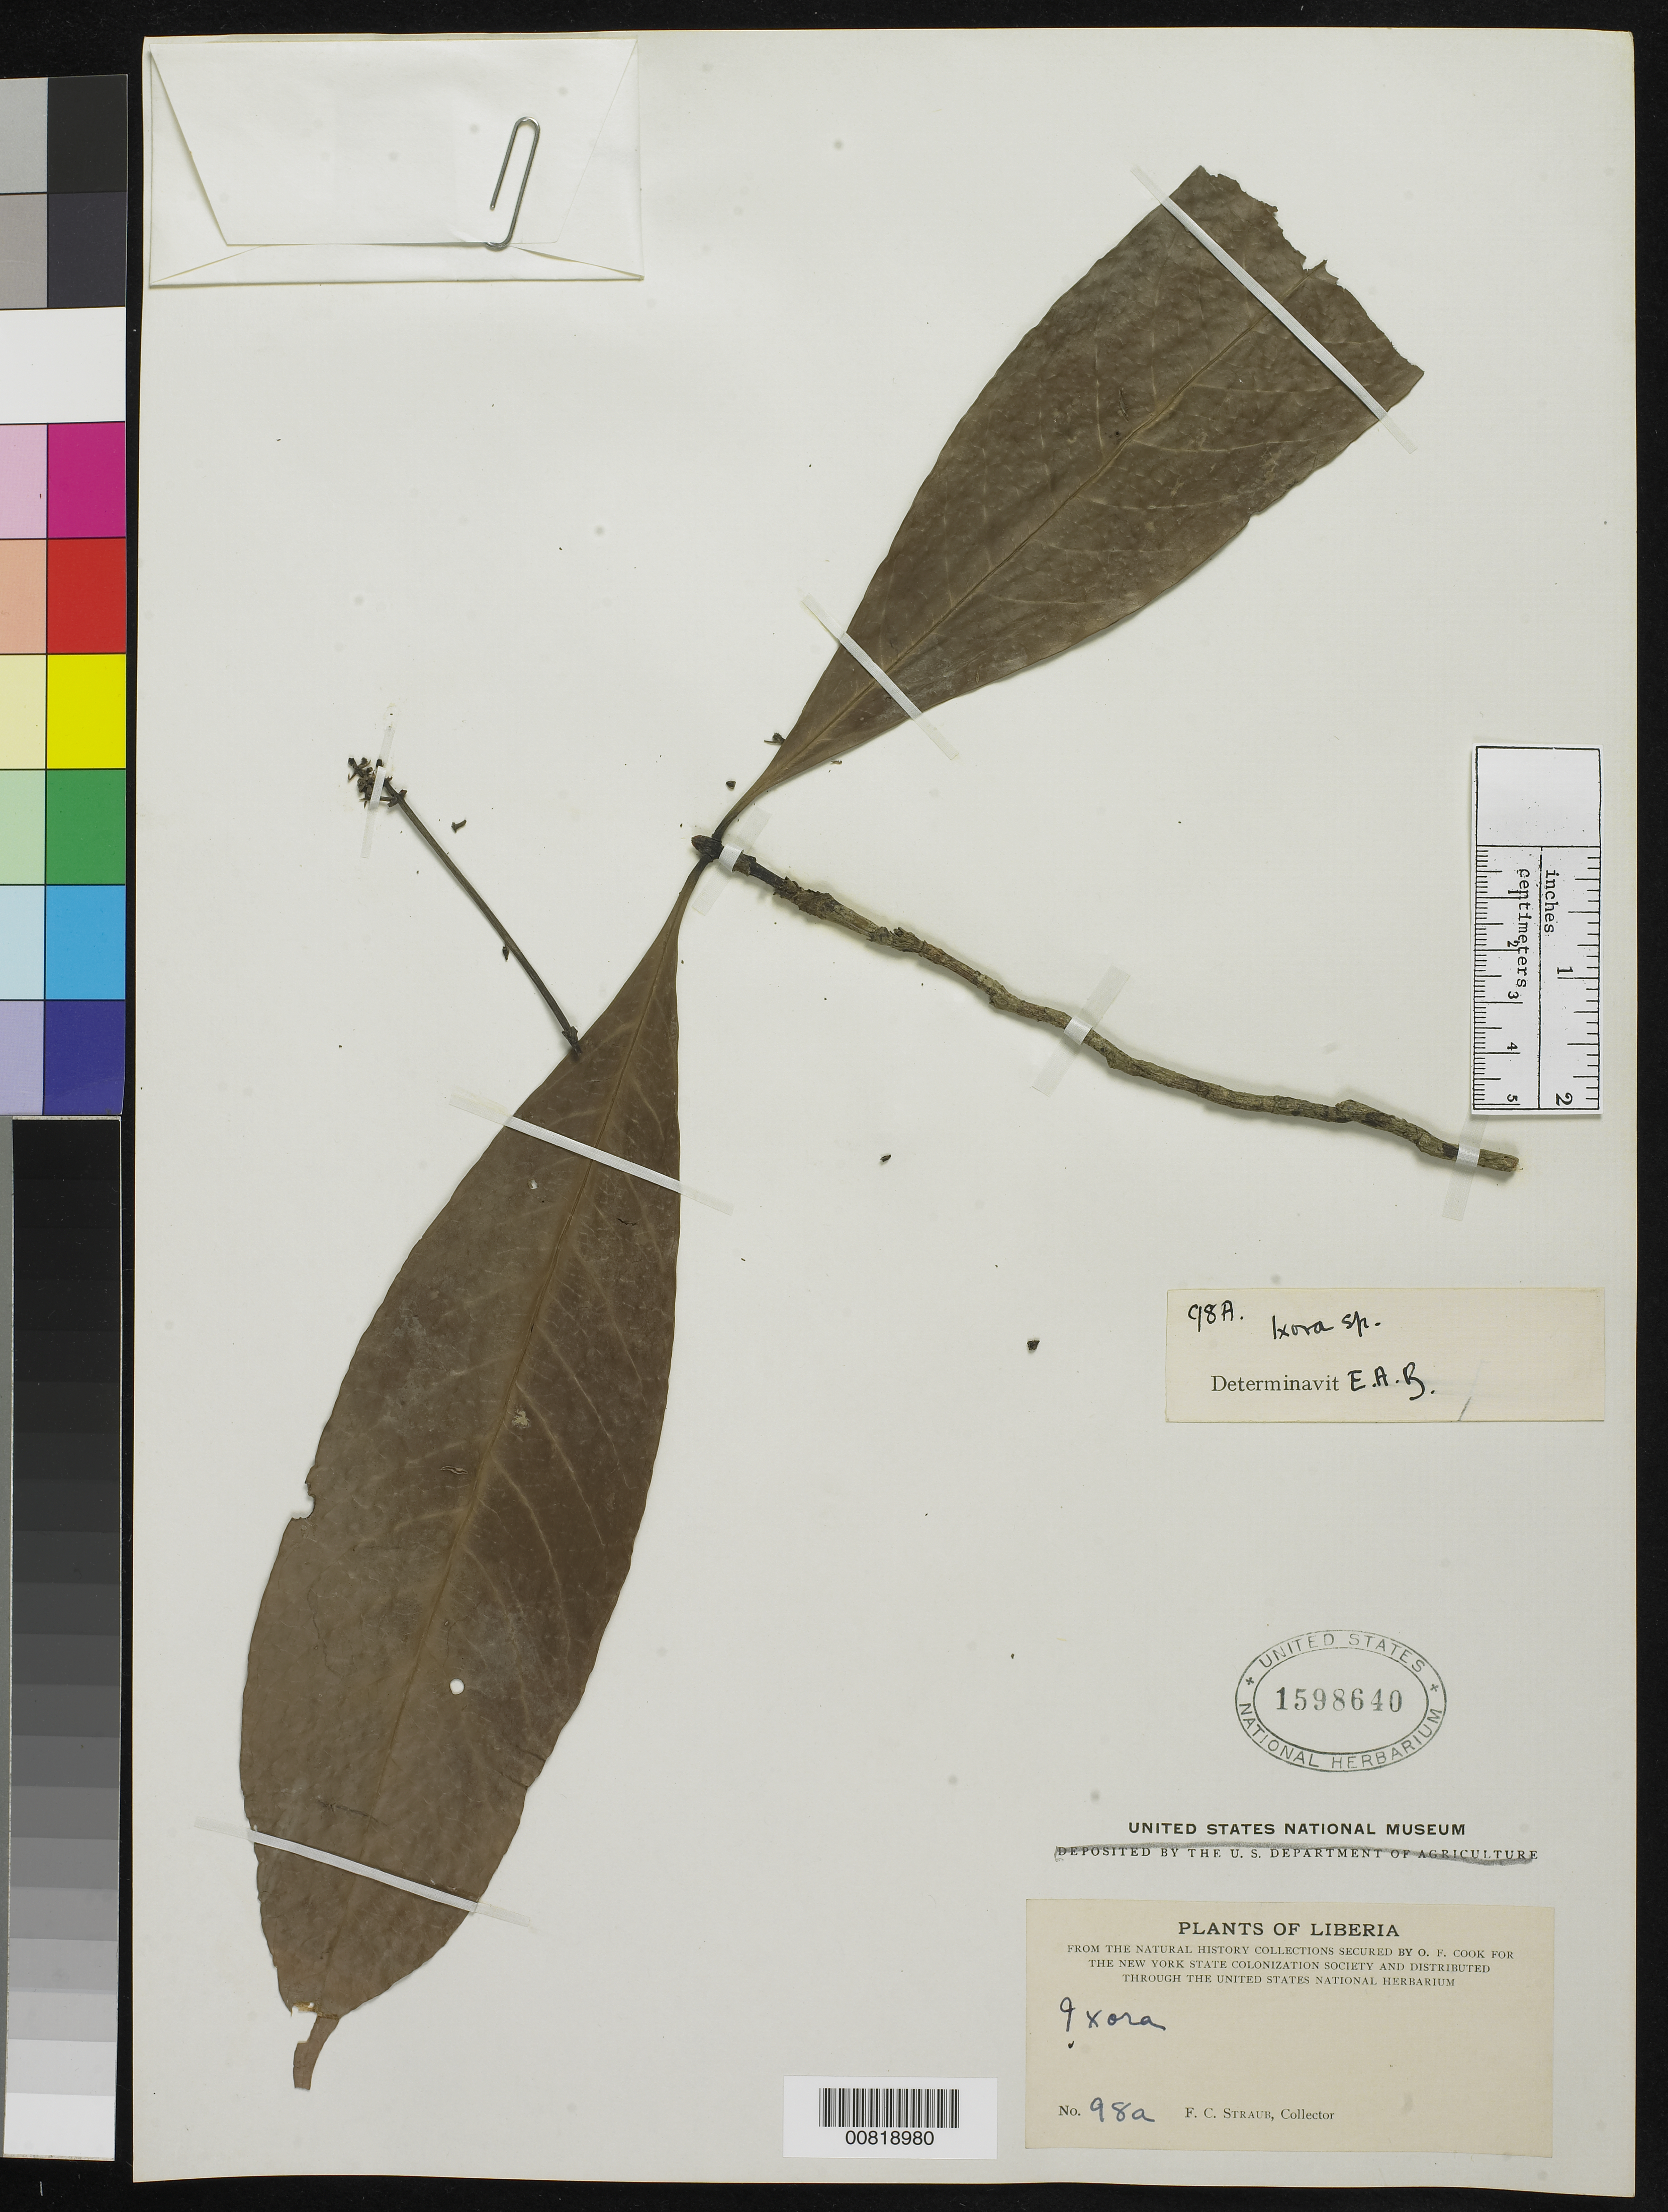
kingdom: Plantae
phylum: Tracheophyta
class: Magnoliopsida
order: Gentianales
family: Rubiaceae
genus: Ixora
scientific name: Ixora sp.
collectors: F. Straub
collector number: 98a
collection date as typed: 18--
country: Liberia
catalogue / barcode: US 1598640